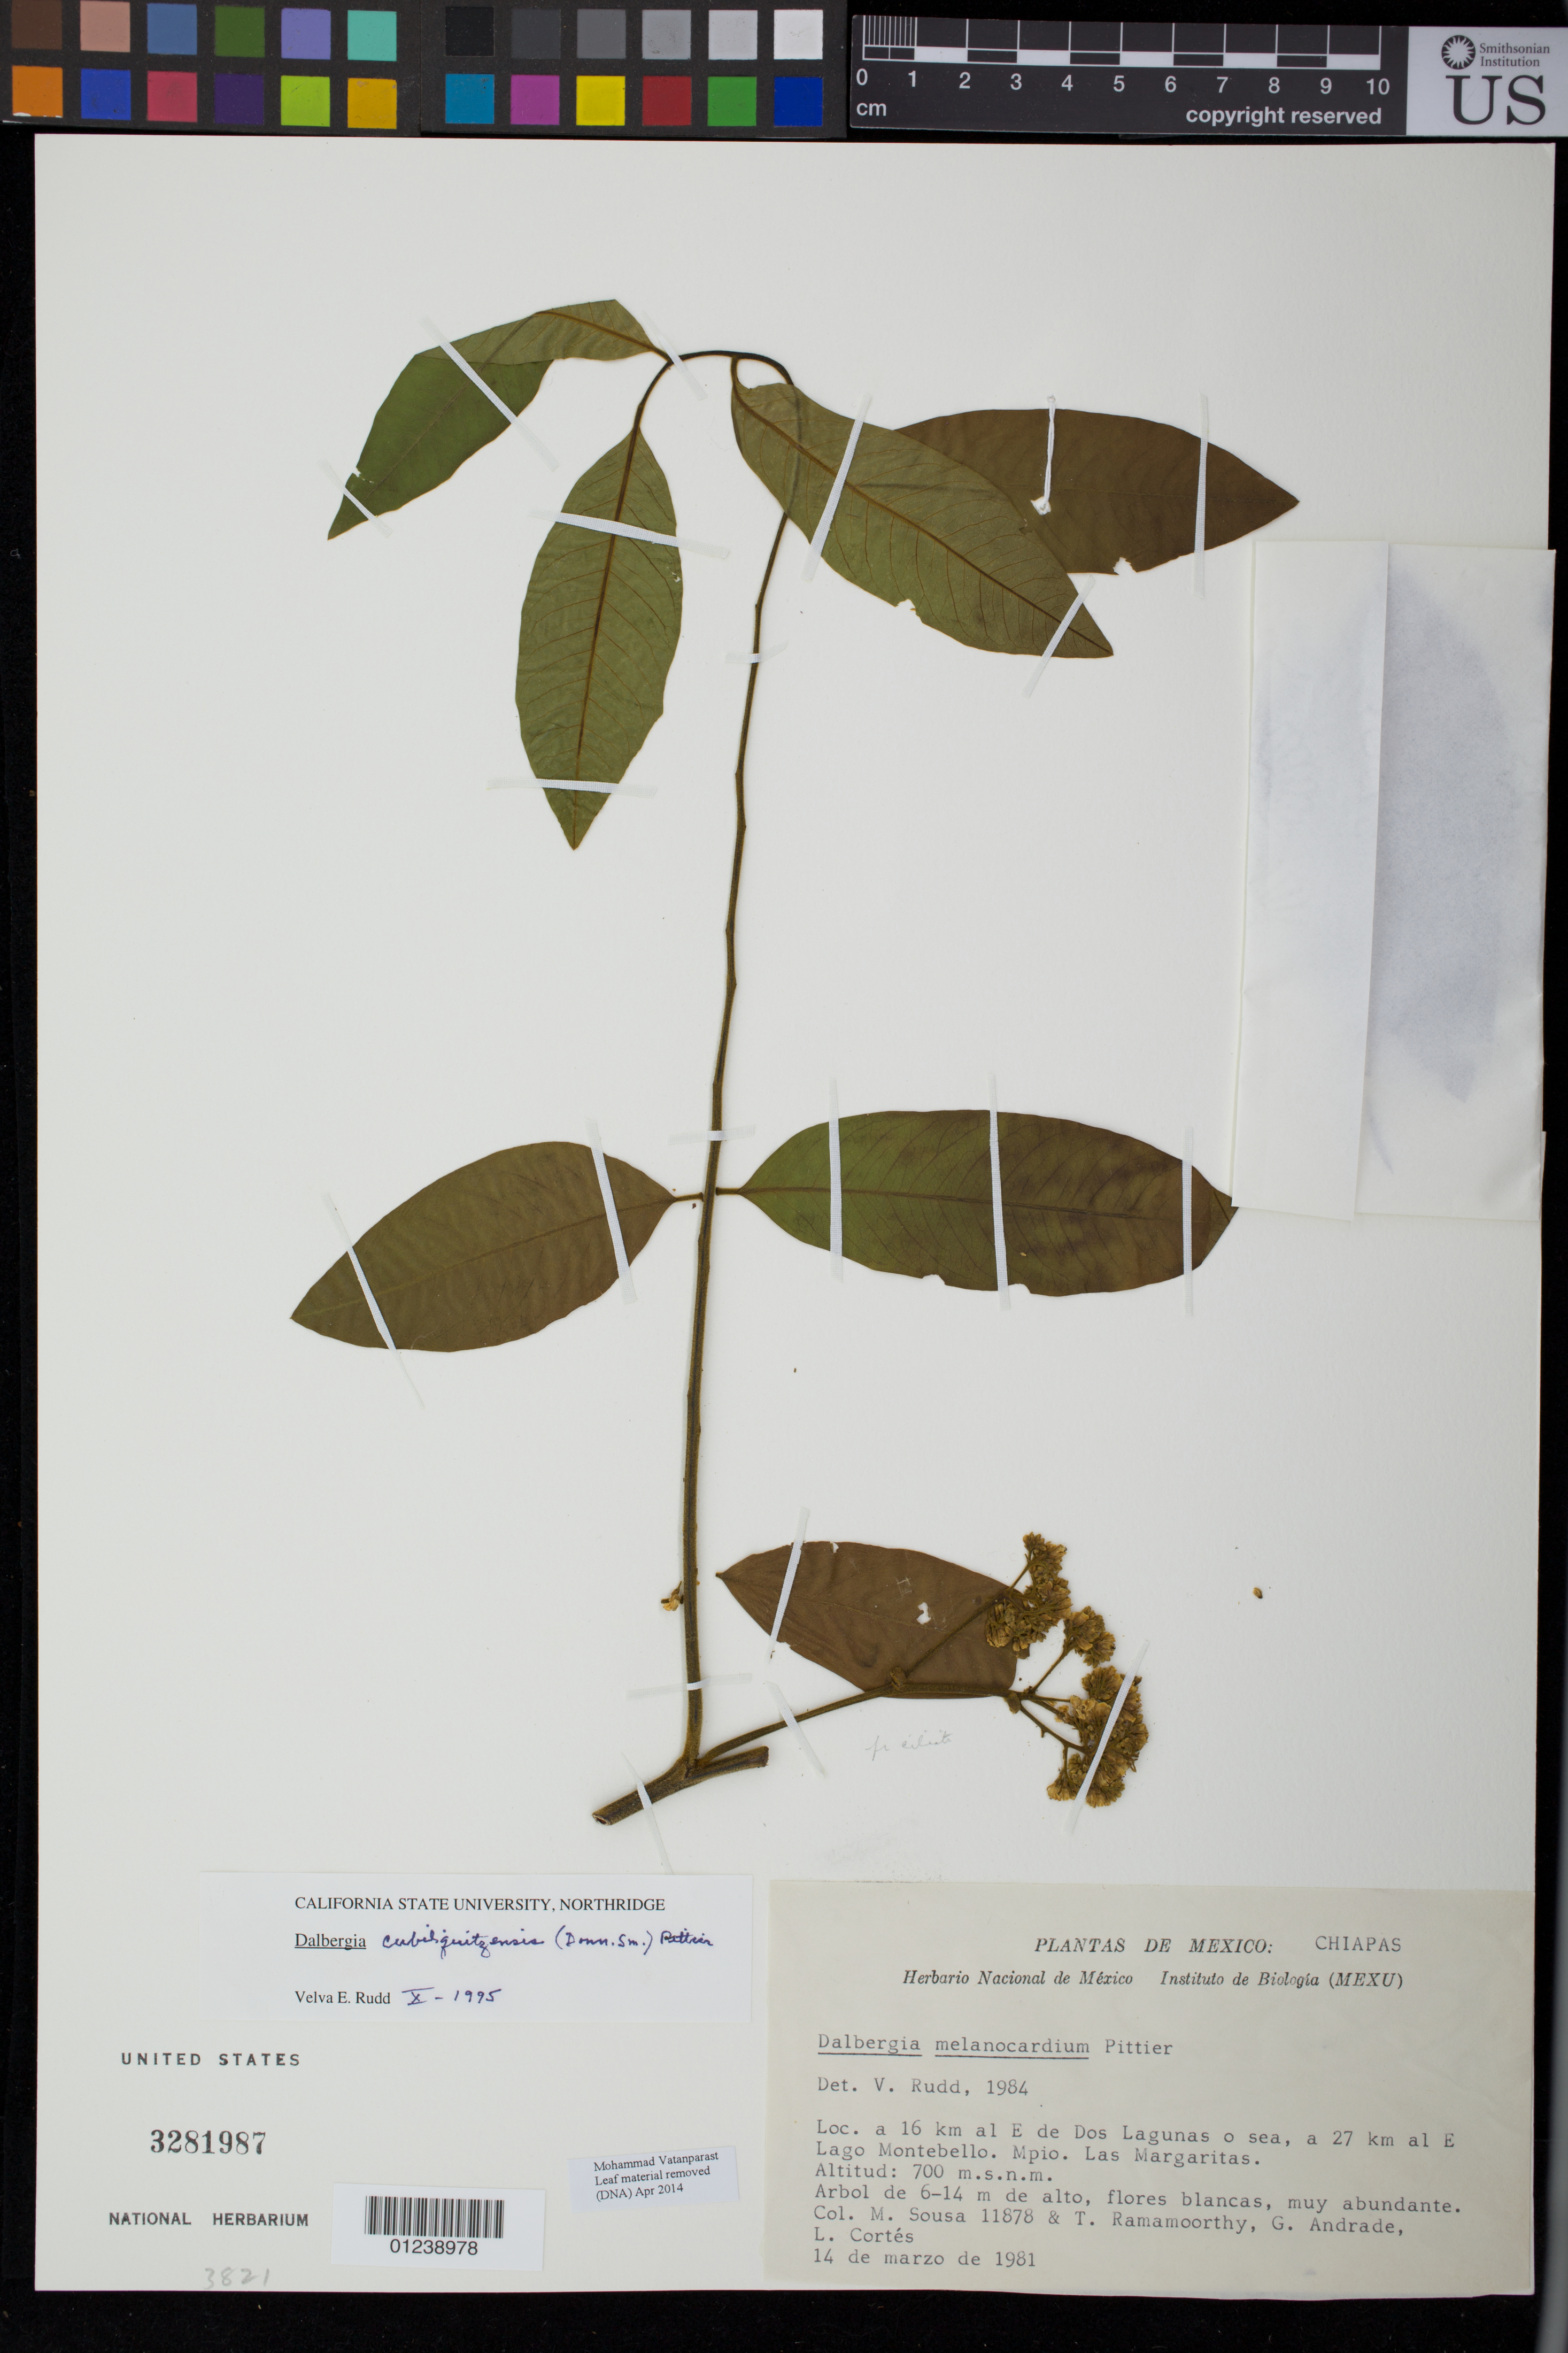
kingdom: Plantae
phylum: Tracheophyta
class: Magnoliopsida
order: Fabales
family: Fabaceae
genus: Dalbergia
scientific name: Dalbergia cubilquitzensis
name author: (Donn. Sm.) Pittier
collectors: M. Sousa, T. P. Ramamoorthy, G. Andrade & L. Cortes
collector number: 11878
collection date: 1981-03-14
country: Mexico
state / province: Chiapas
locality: Loc. a 16 km al E de Dos Lagunas o sea, a 27 km al E Lago Montebello. Mpio. Las Margaritas.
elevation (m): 700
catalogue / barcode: US 3281987